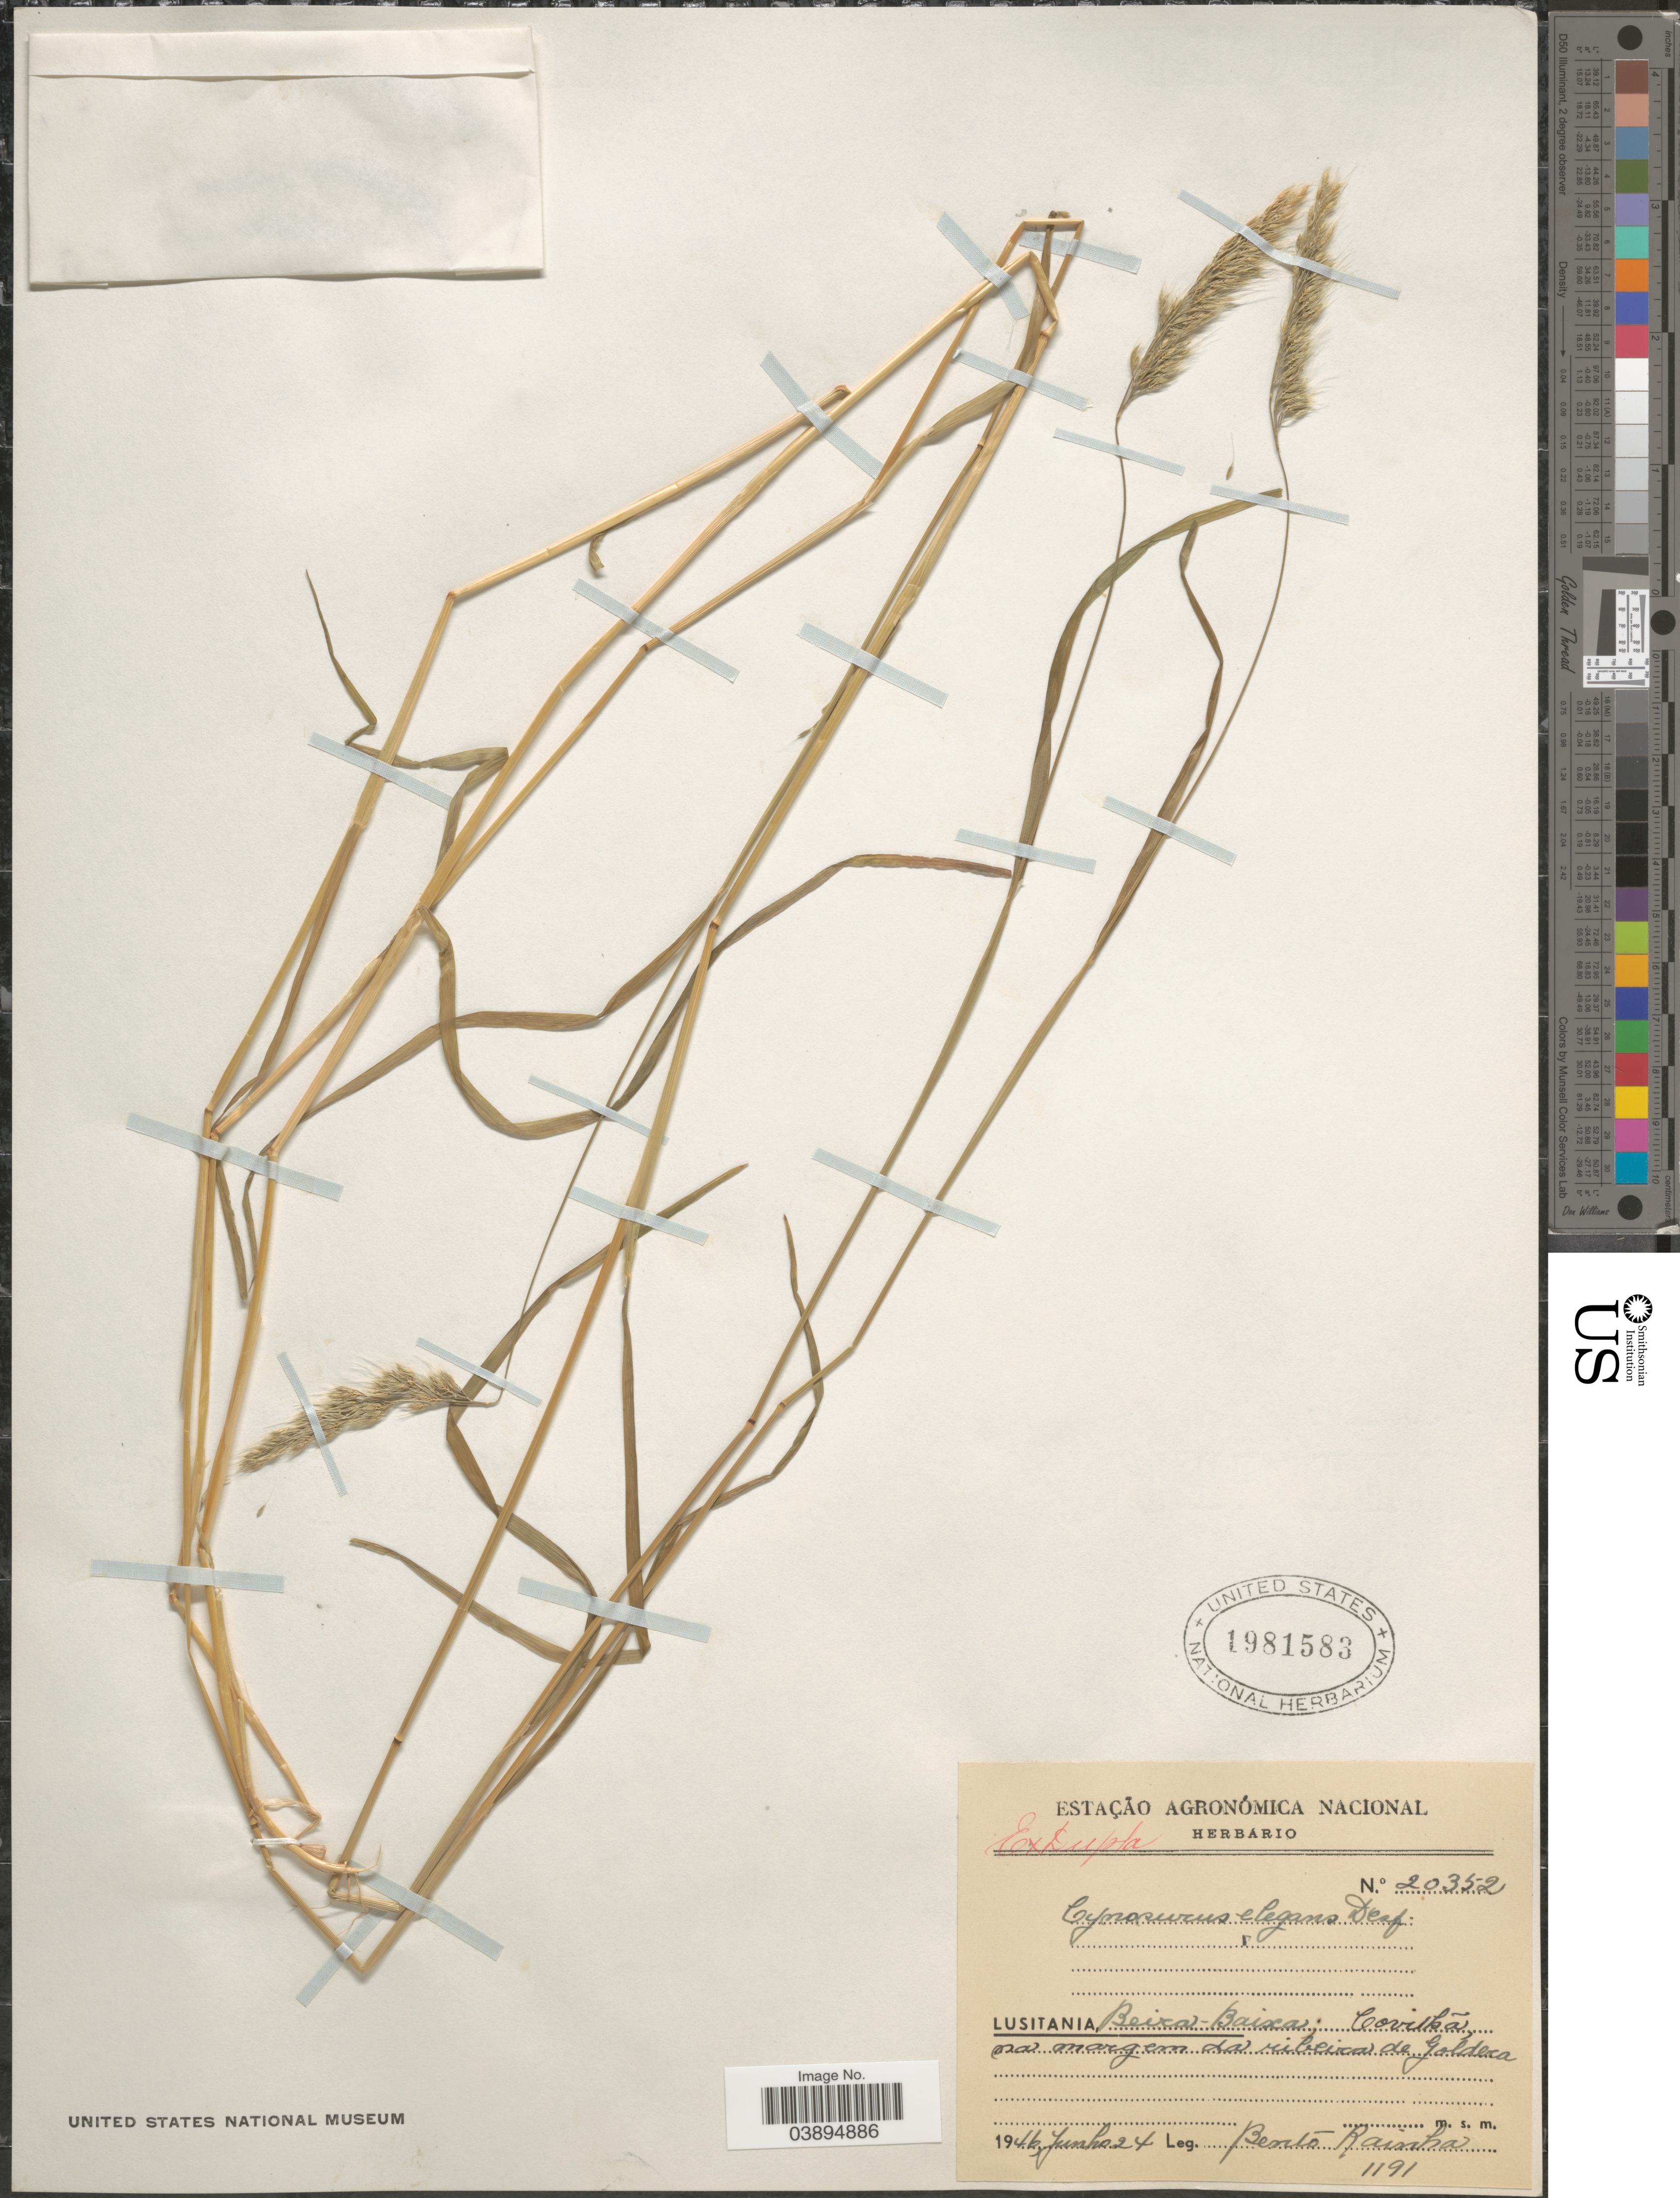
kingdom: Plantae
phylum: Tracheophyta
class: Liliopsida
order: Poales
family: Poaceae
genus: Cynosurus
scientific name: Cynosurus elegans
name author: Desf.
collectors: B. Rainha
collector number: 1191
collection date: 1946-06-24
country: Portugal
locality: Lusitania, Beira-Baixa: Covilhã, na margem da ribeira de Goldera. [interpreted]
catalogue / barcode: US 1981583